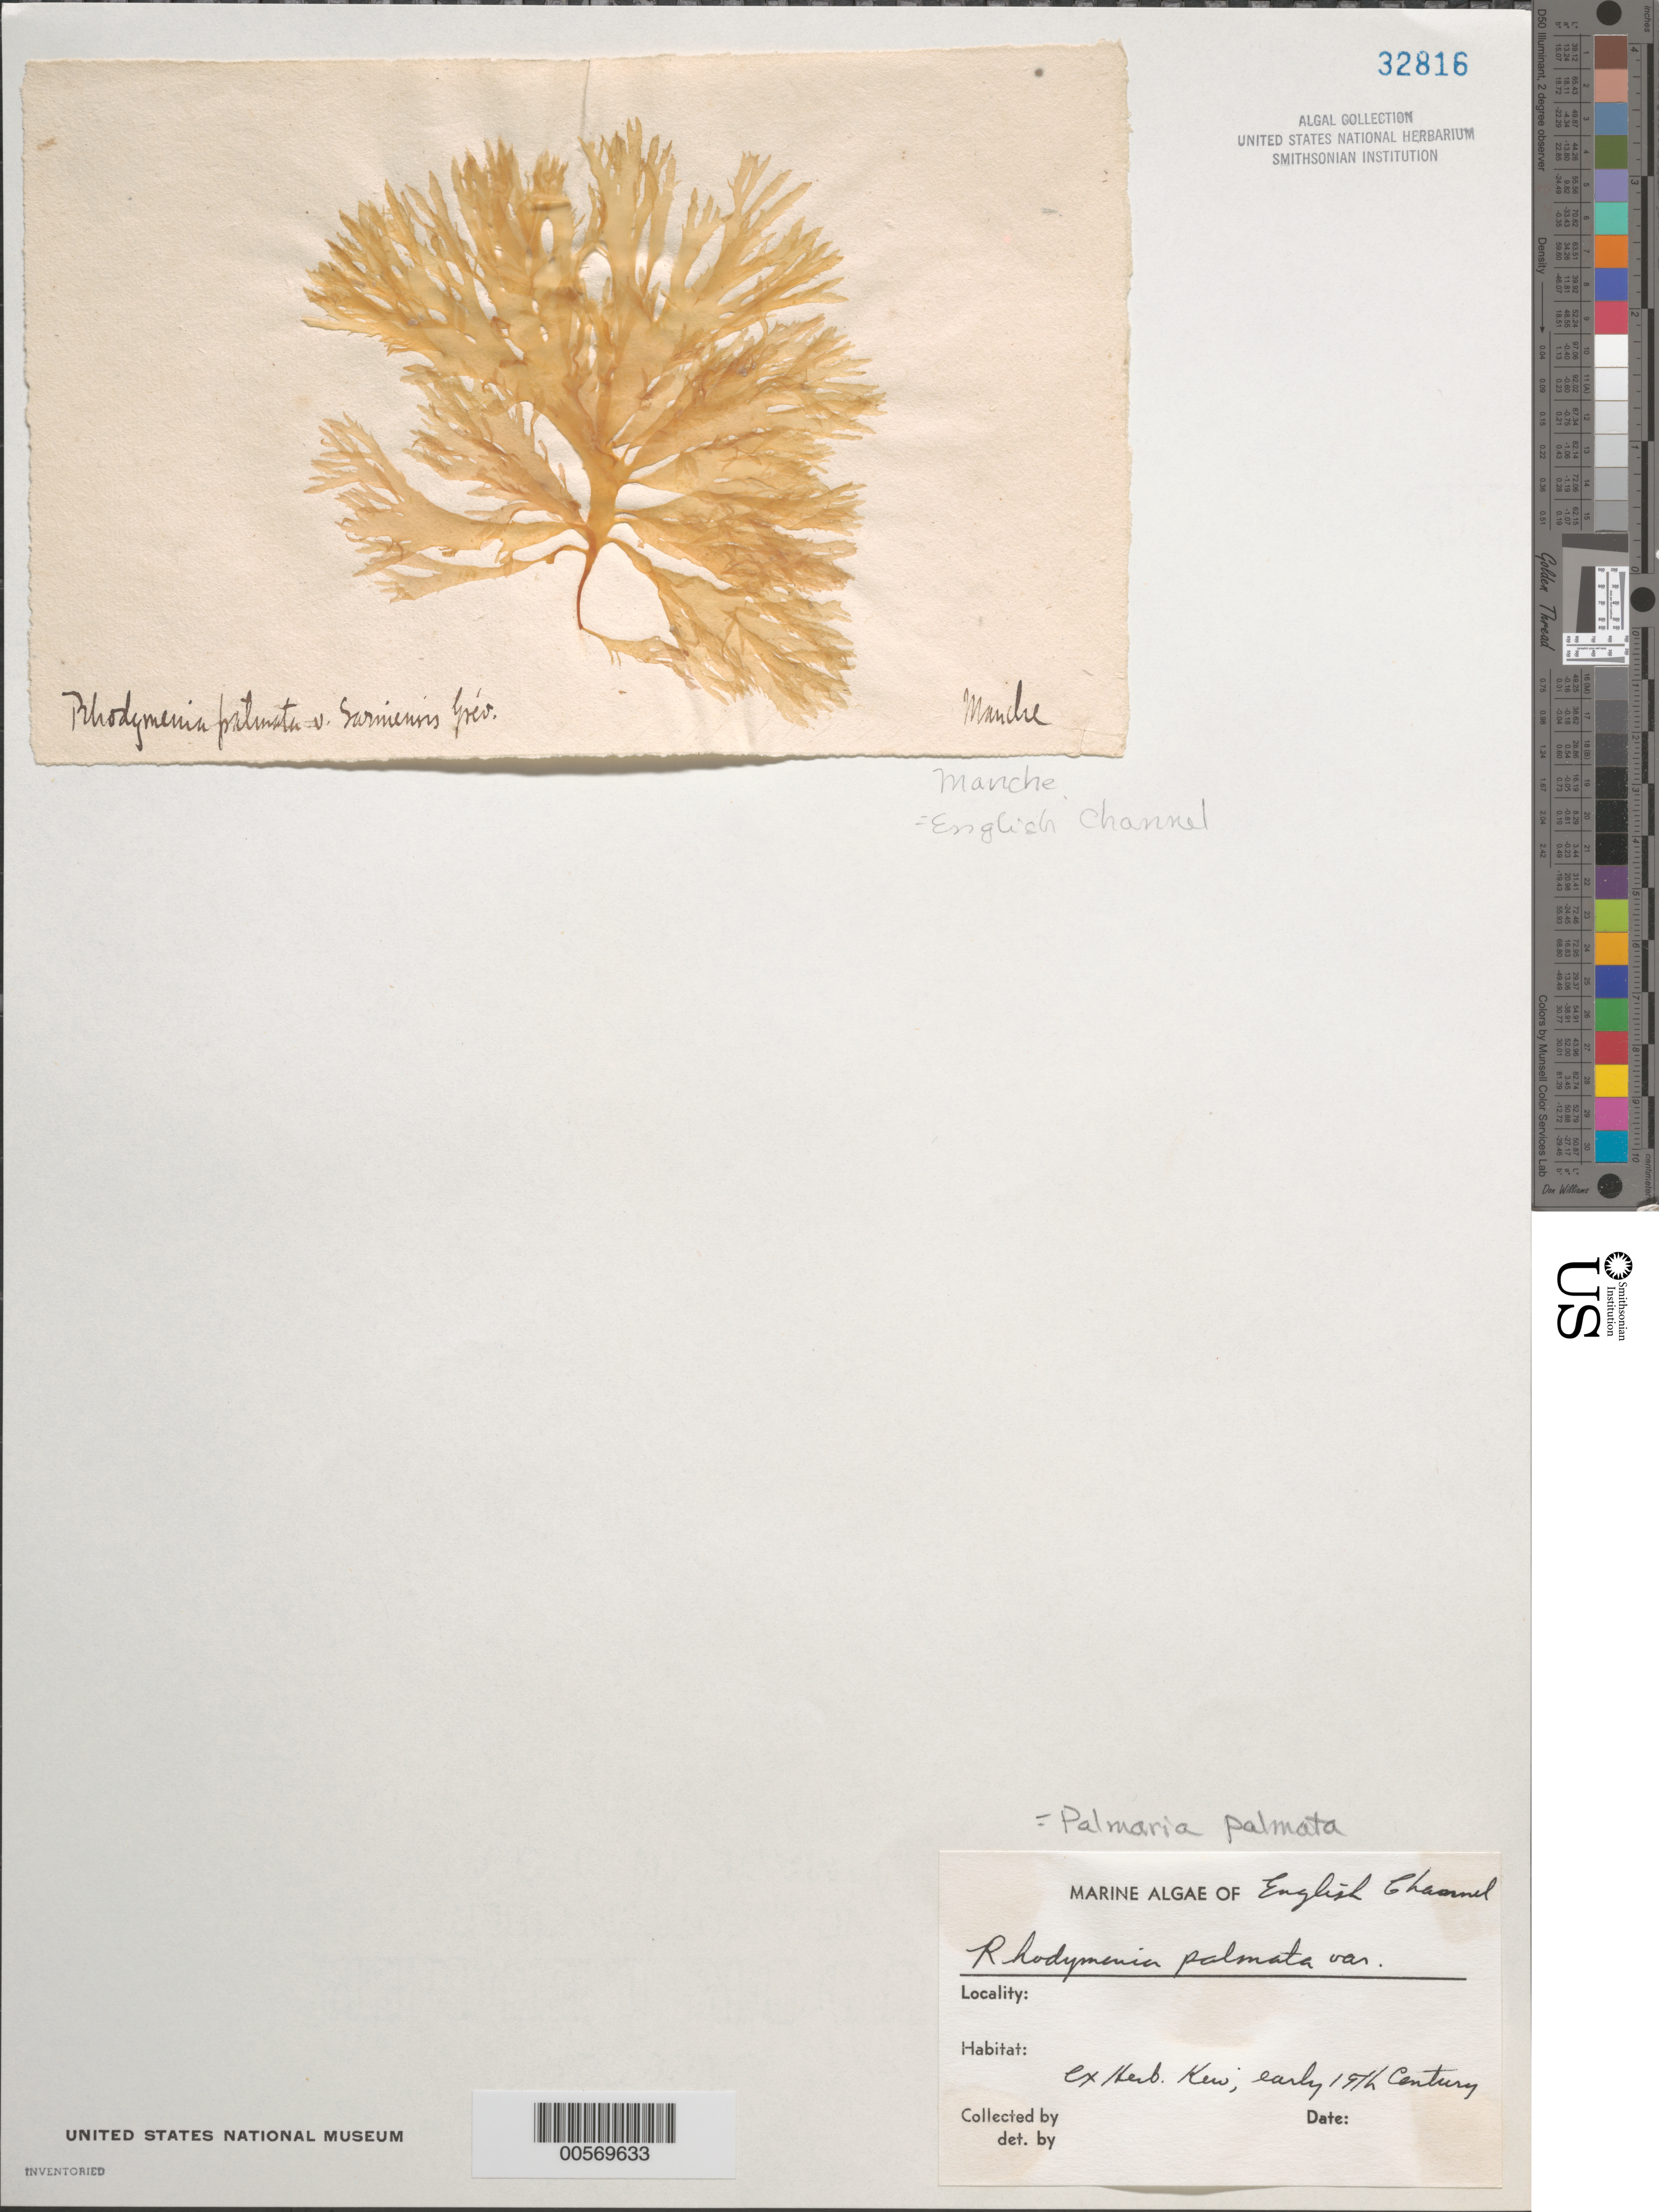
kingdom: Plantae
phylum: Rhodophyta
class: Florideophyceae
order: Palmariales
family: Palmariaceae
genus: Palmaria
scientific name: Palmaria palmata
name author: (L.) F. Weber & D. Mohr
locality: English Channel (Manche)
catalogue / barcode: US 32816